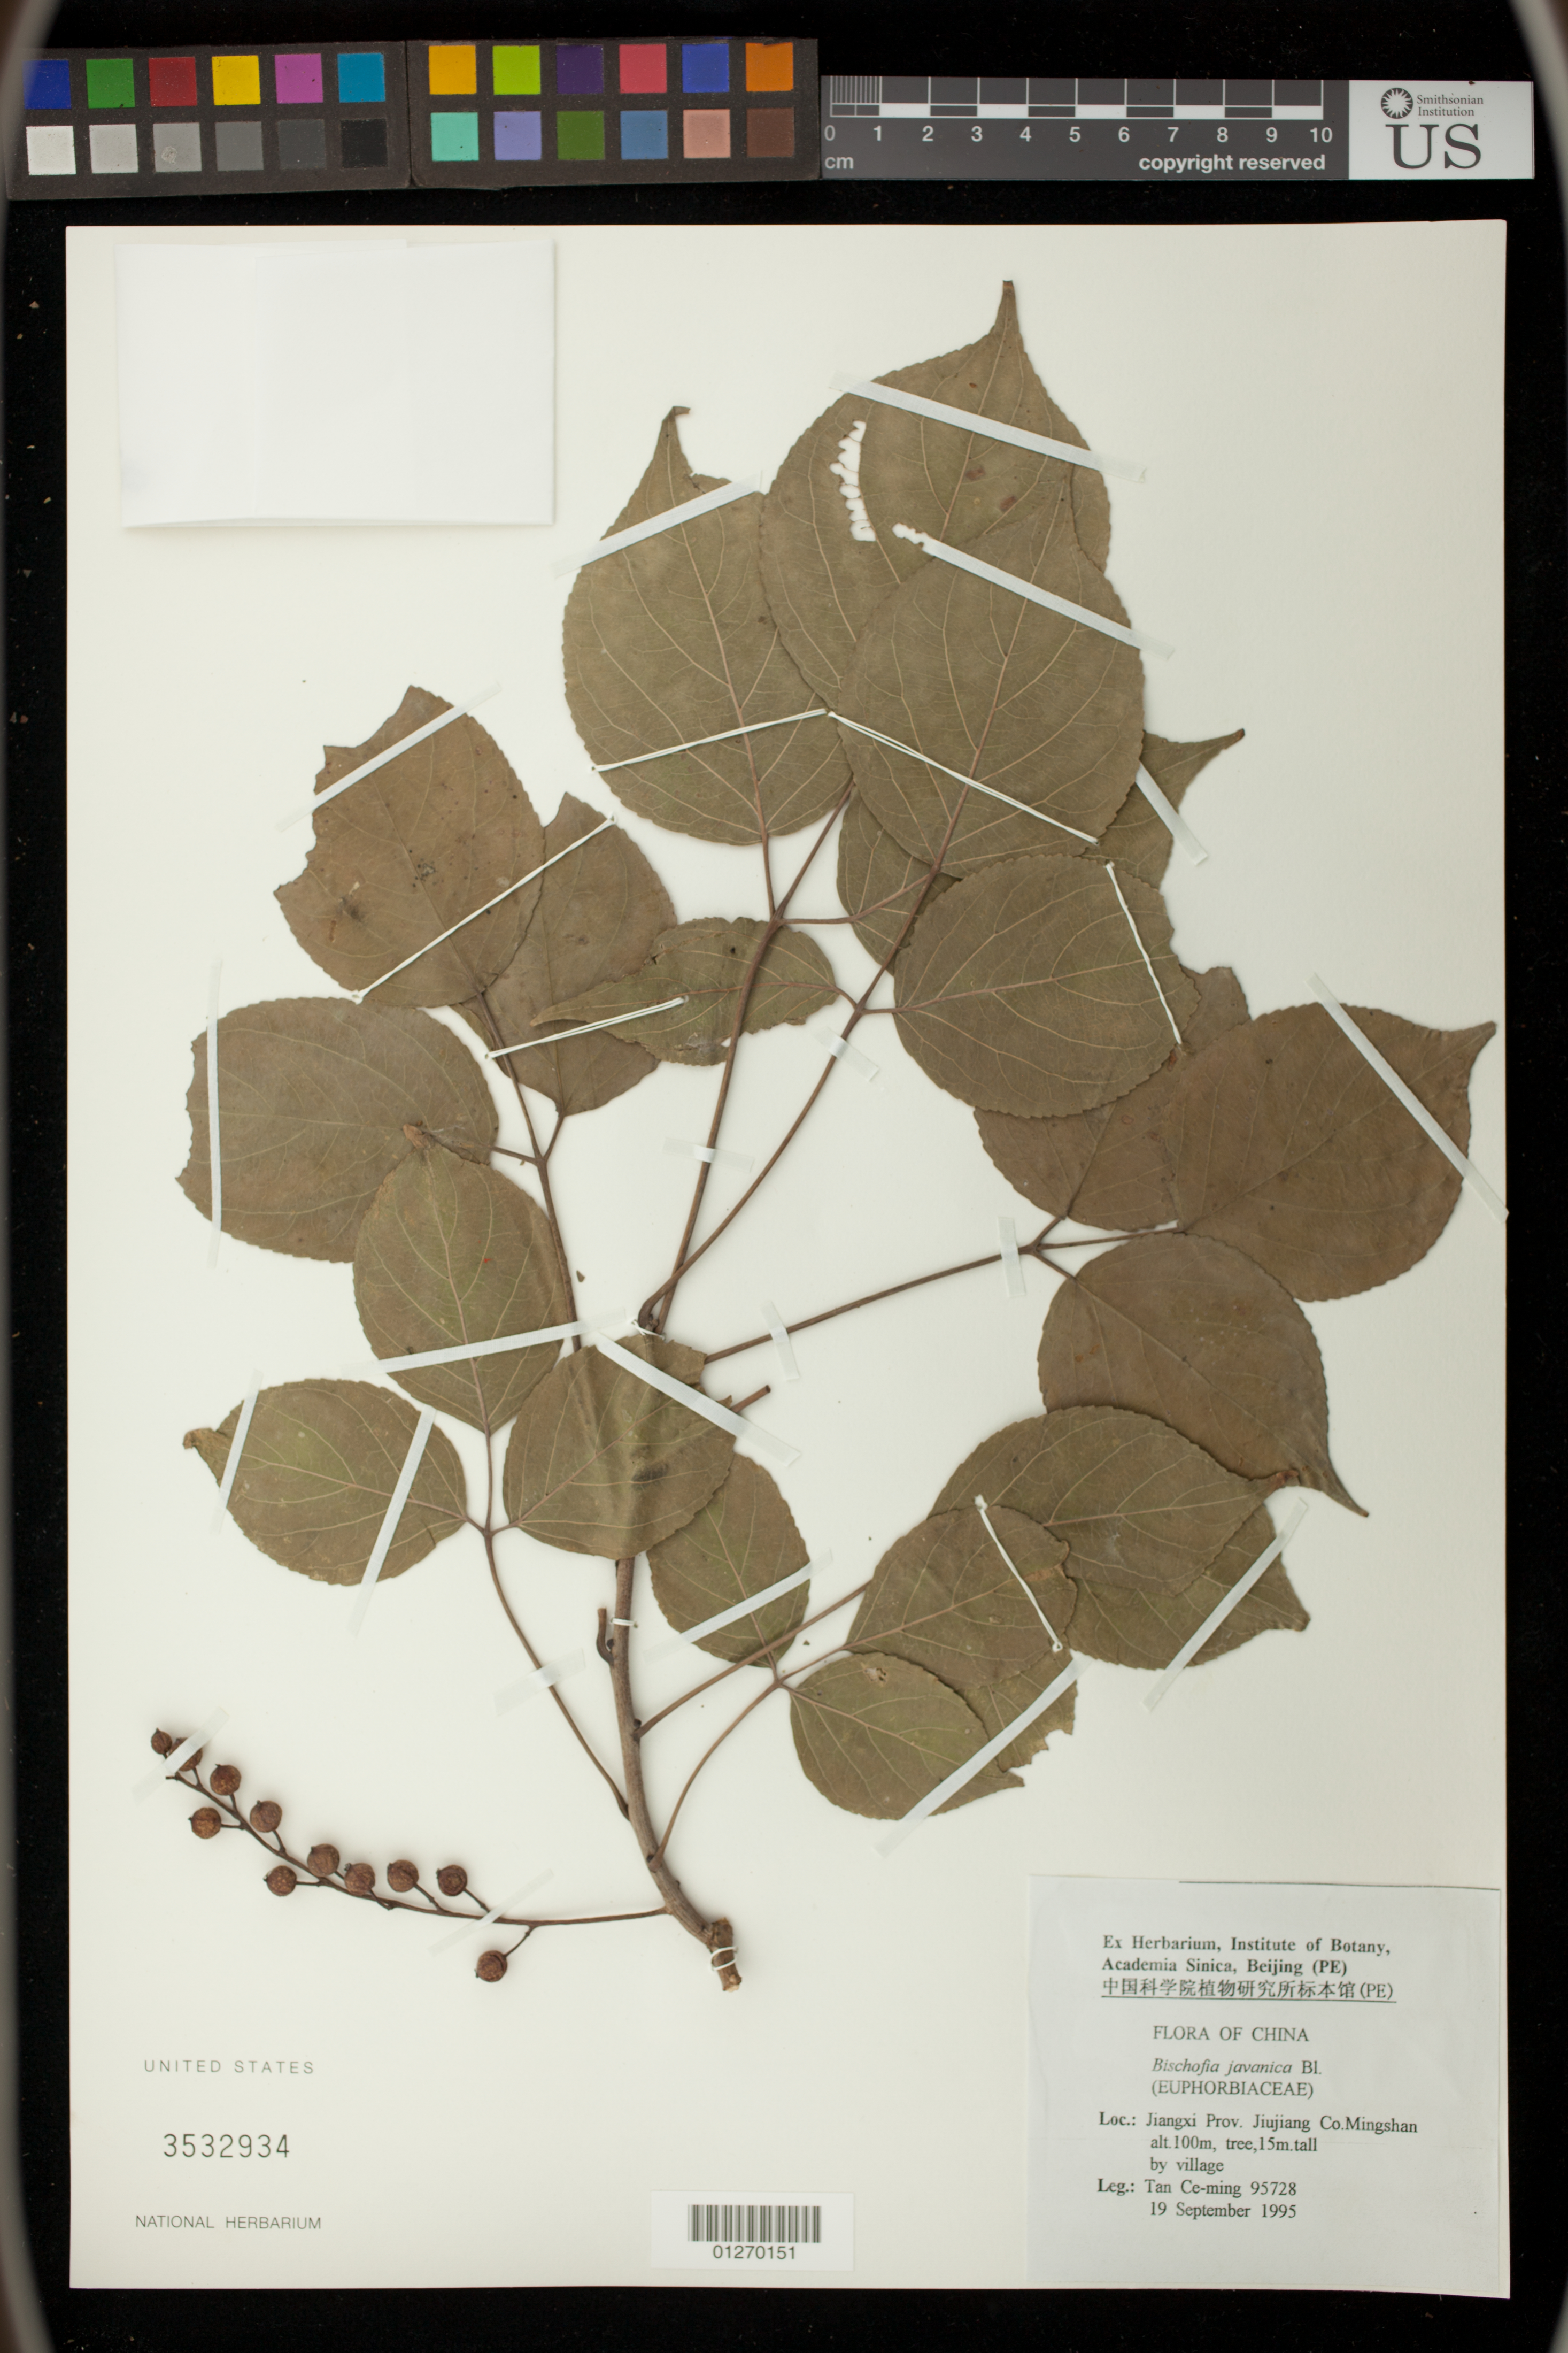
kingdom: Plantae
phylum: Tracheophyta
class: Magnoliopsida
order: Malpighiales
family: Phyllanthaceae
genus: Bischofia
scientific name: Bischofia javanica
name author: Blume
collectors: Terrell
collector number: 95728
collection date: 1995-09-19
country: China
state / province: Jiangxi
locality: Jiangxi Prov. Jiujiang Co. Minghan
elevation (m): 100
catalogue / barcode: US 3532934